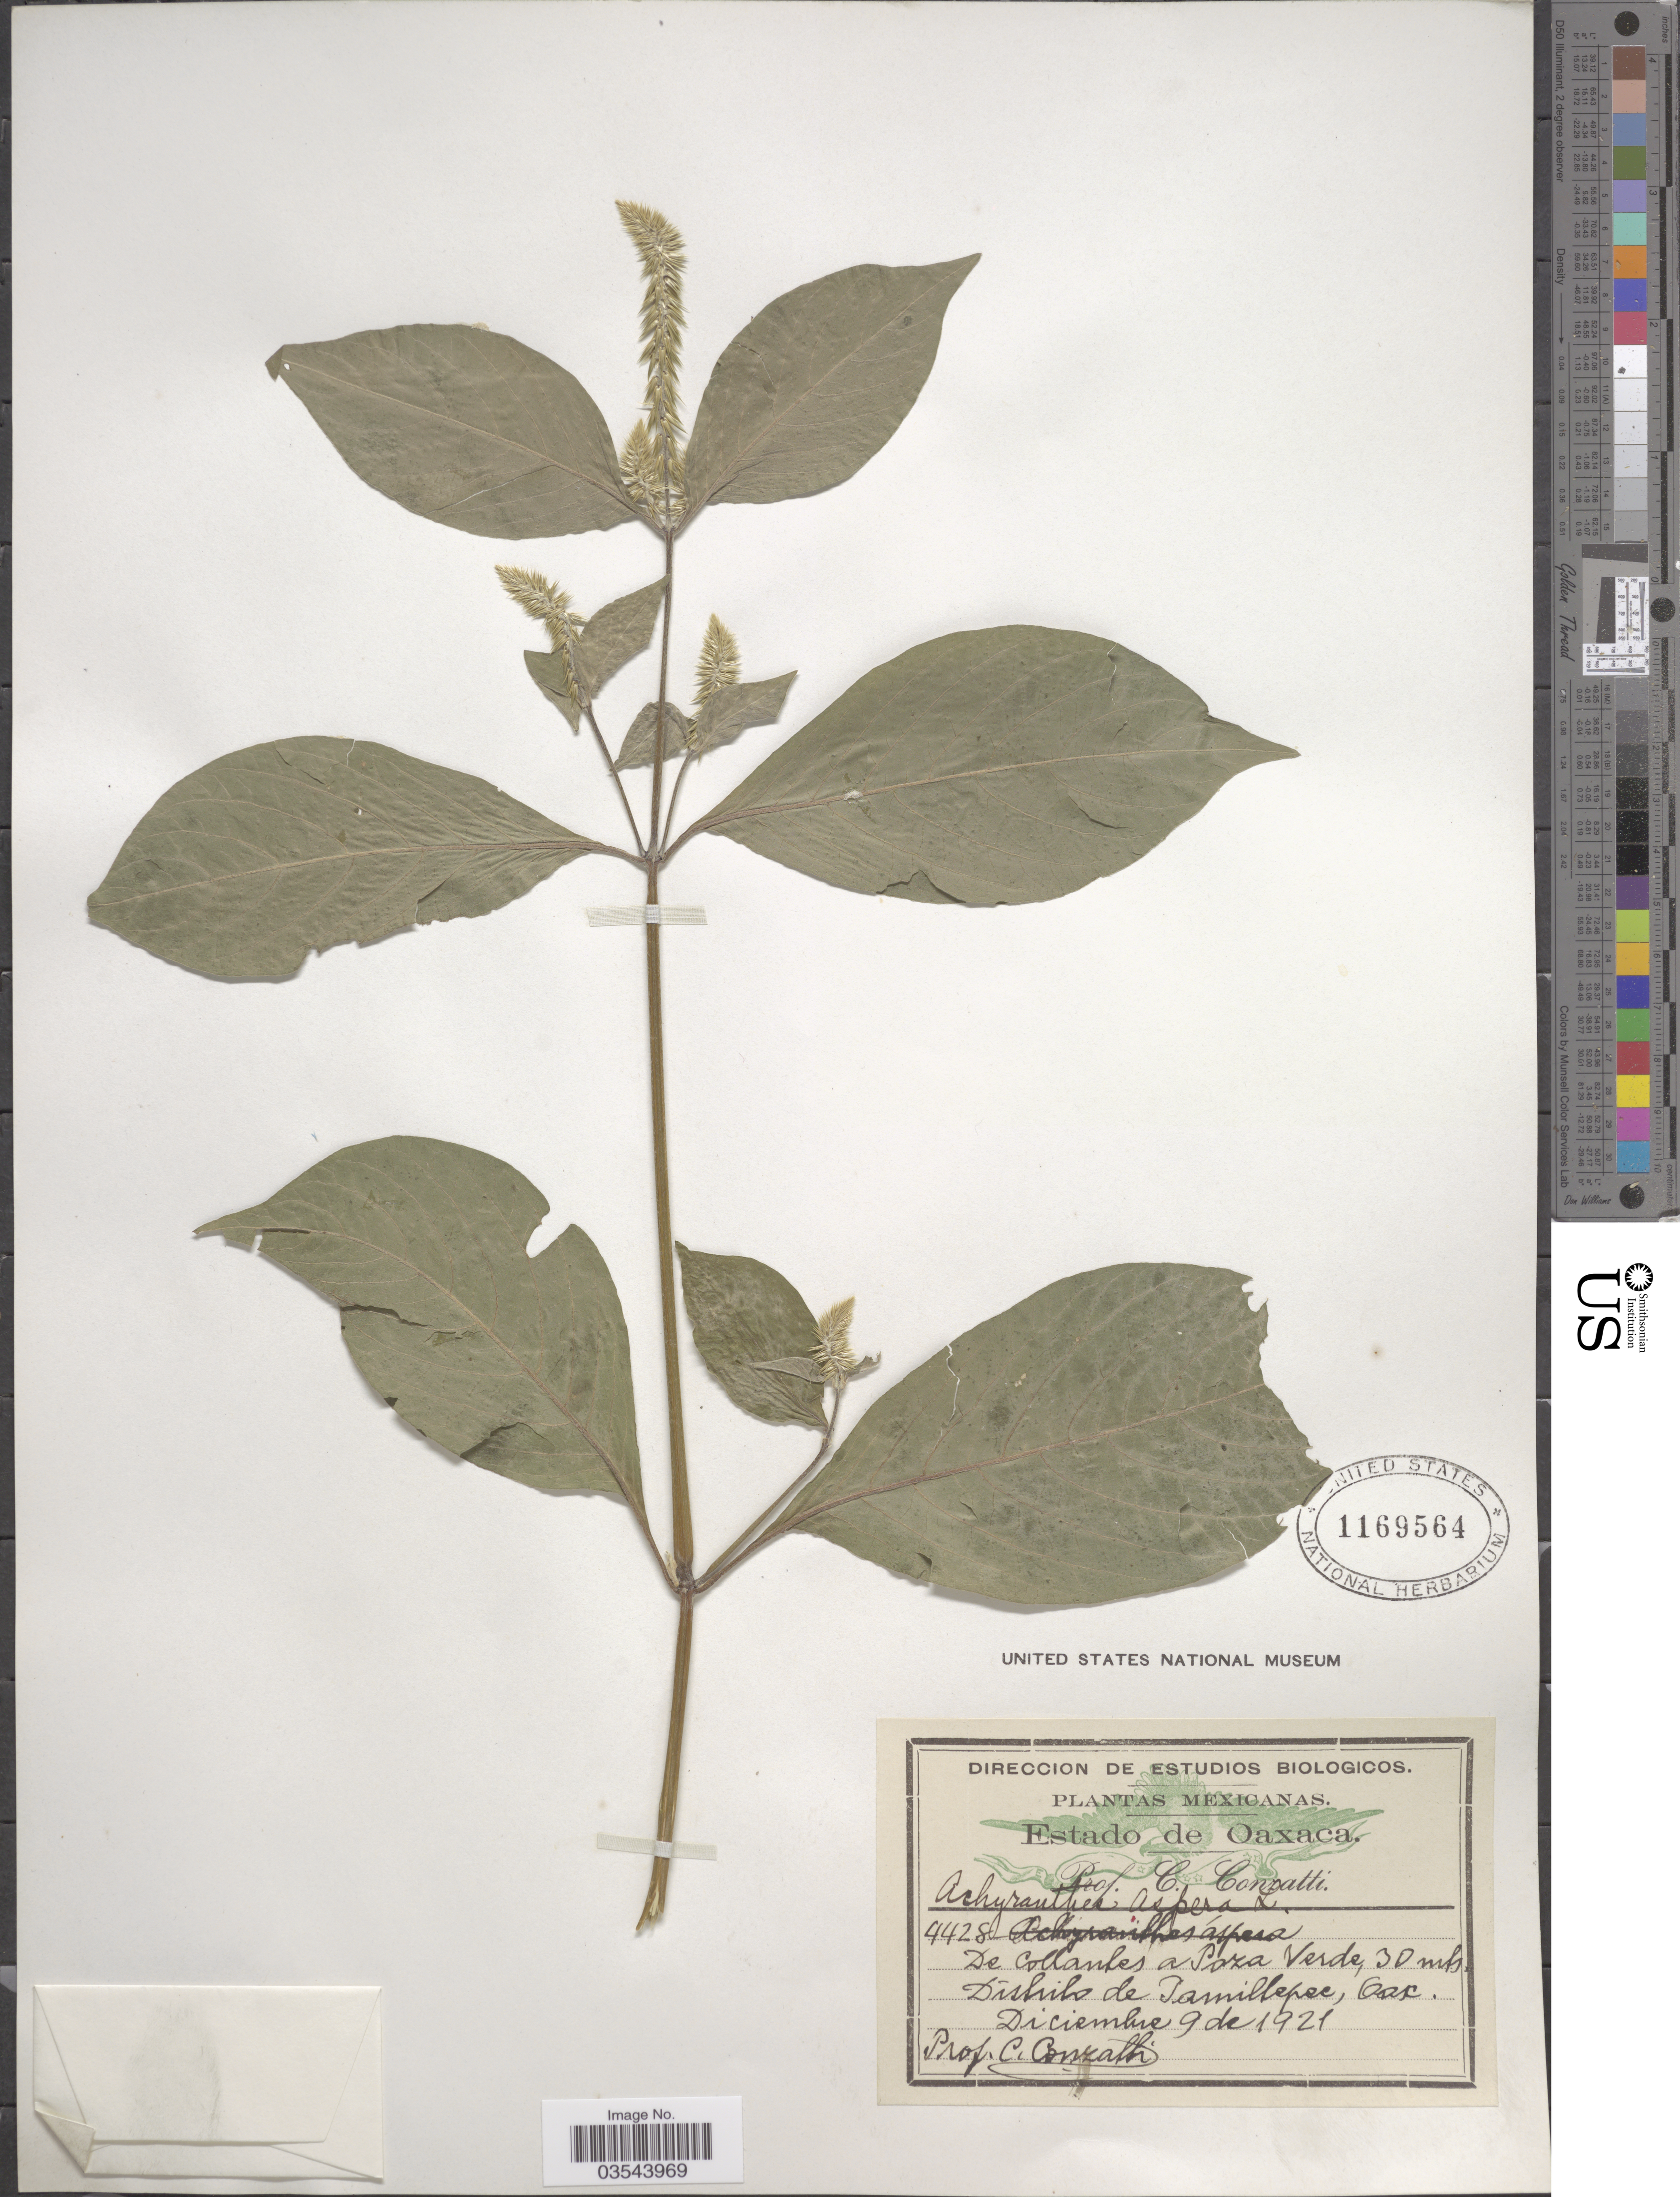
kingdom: Plantae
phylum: Tracheophyta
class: Magnoliopsida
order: Caryophyllales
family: Amaranthaceae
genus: Achyranthes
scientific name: Achyranthes aspera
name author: L.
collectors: C. Conzatti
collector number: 4428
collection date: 1921-12-09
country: Mexico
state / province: Oaxaca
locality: De collantes a Poza Verde, 30 mts. Distrito de Tamiltepec.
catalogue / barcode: US 1169564